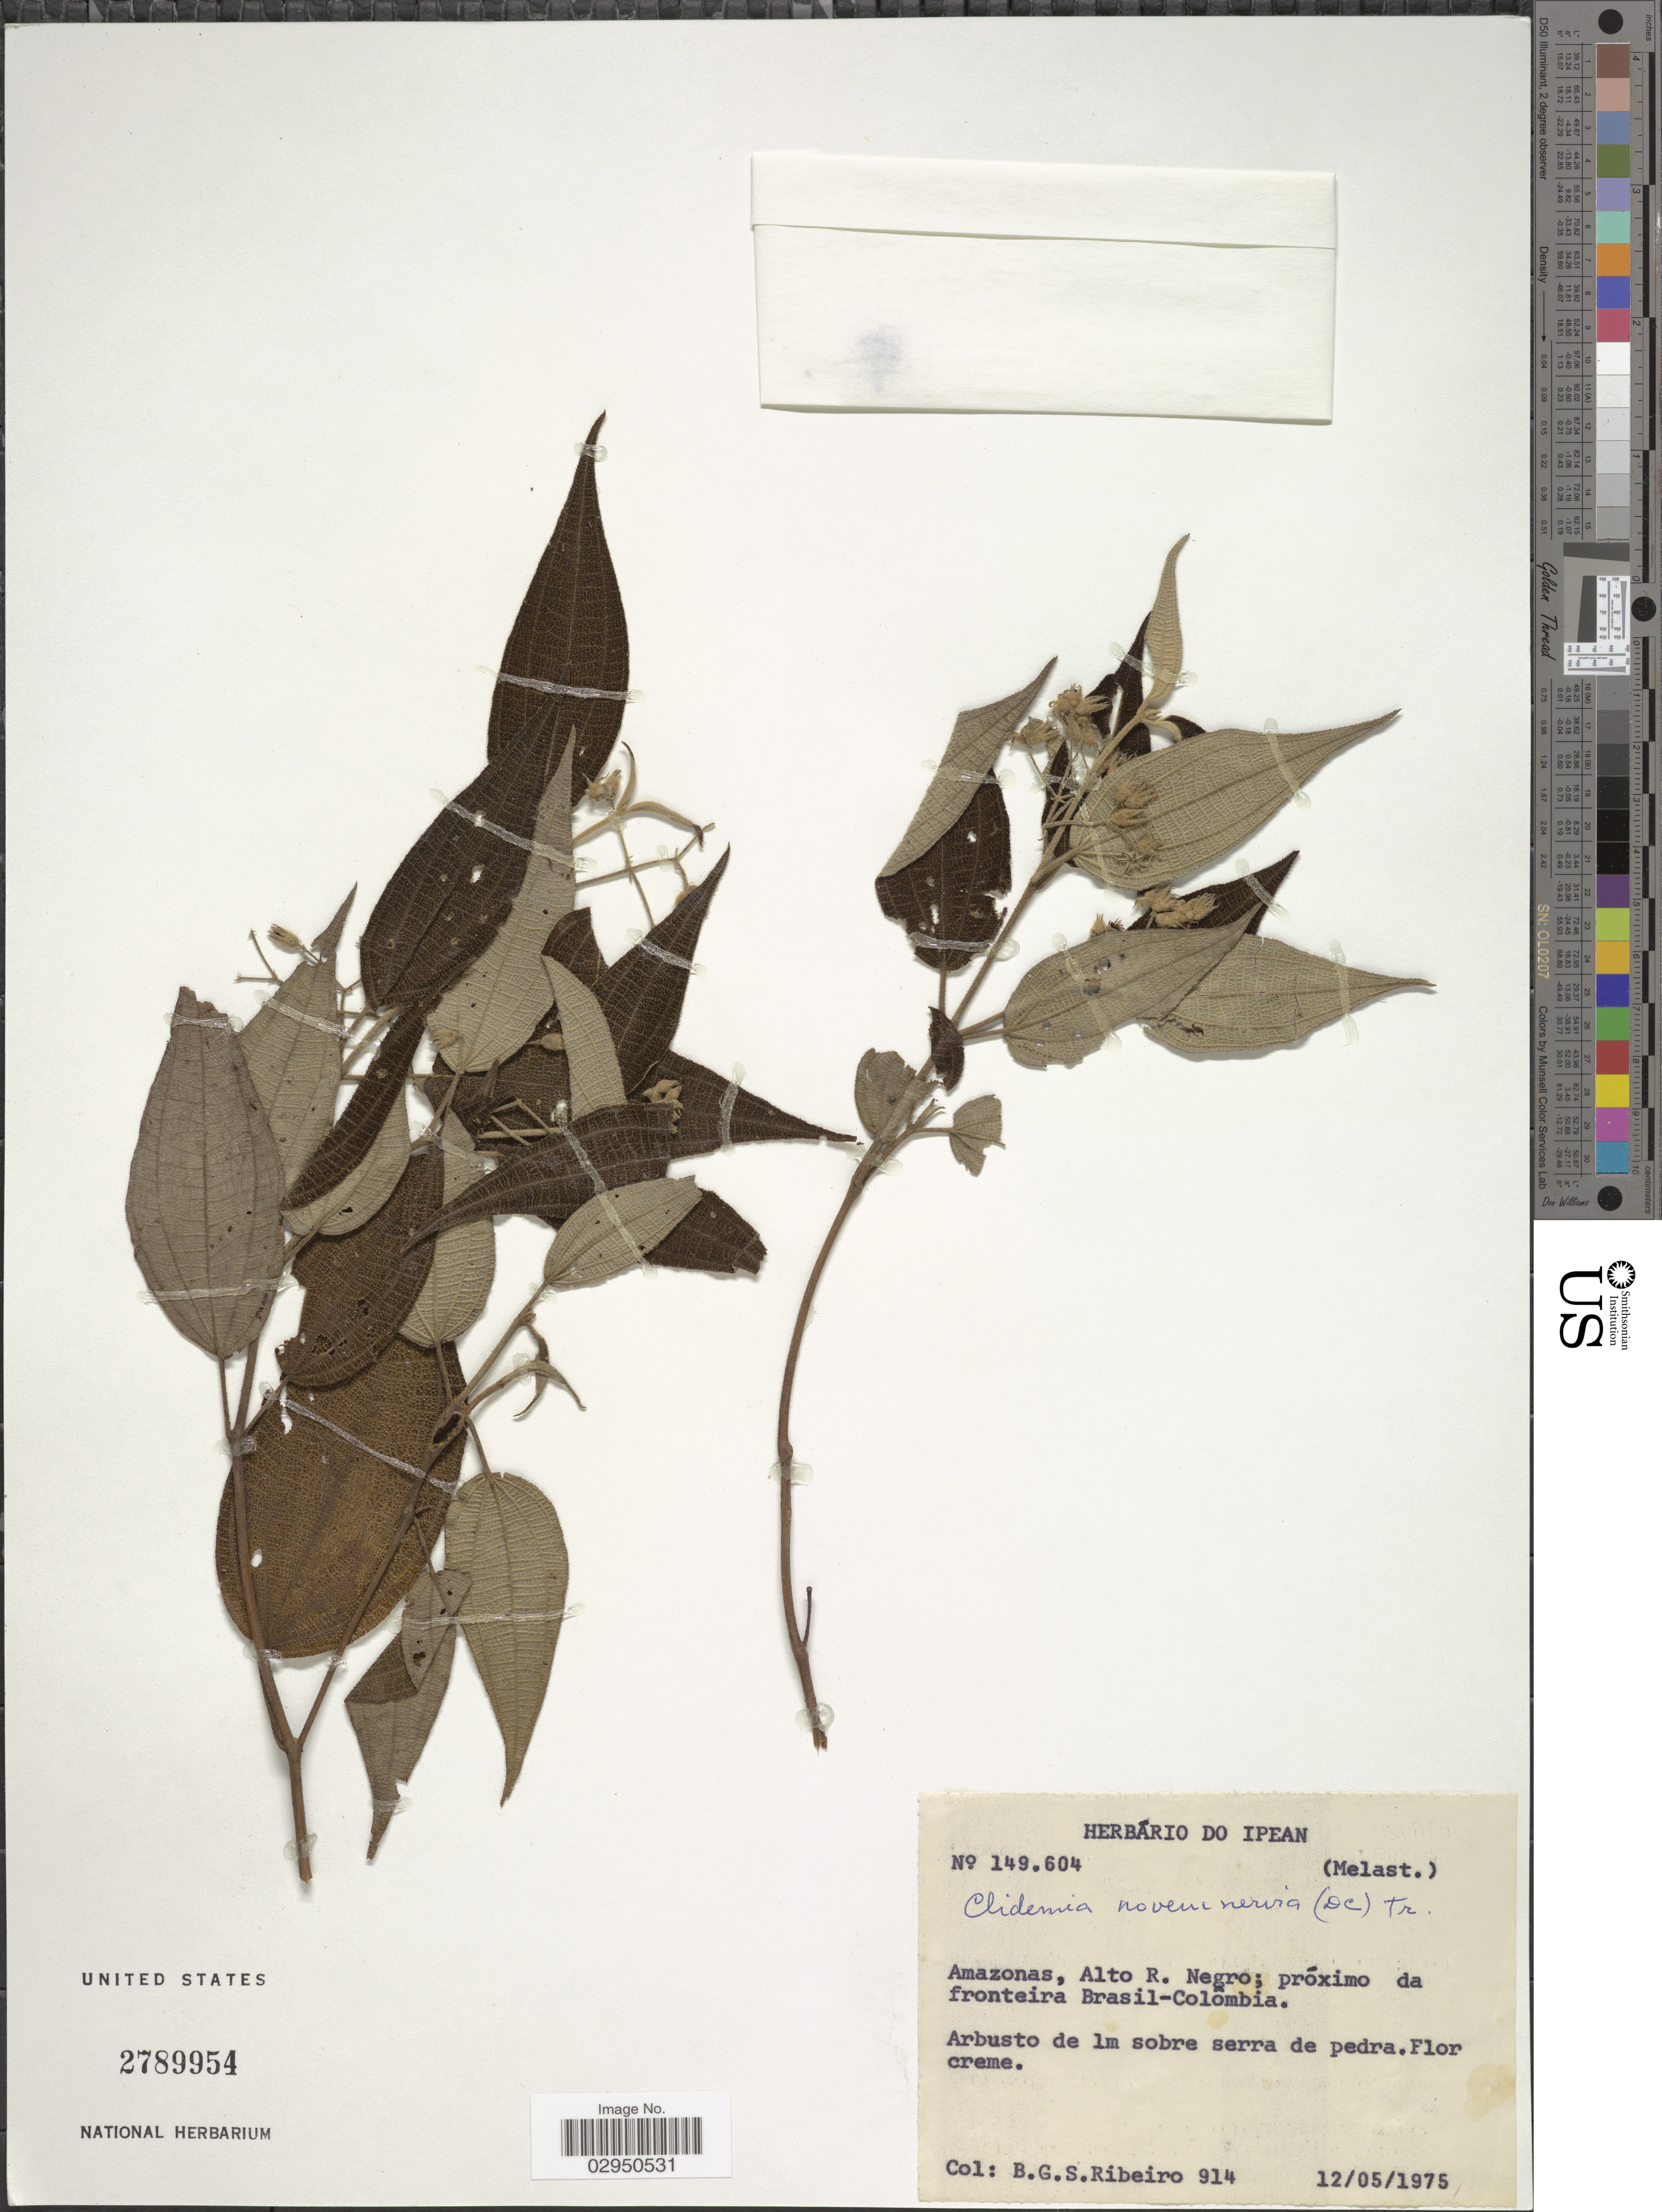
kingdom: Plantae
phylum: Tracheophyta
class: Magnoliopsida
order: Myrtales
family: Melastomataceae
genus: Clidemia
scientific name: Clidemia novemnervia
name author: (DC.) Triana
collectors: B. G. Ribeiro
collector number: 914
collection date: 1975-05-12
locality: Alto R. Negro; próximo da fronteira Brasil-Colombia.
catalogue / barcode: US 2789954